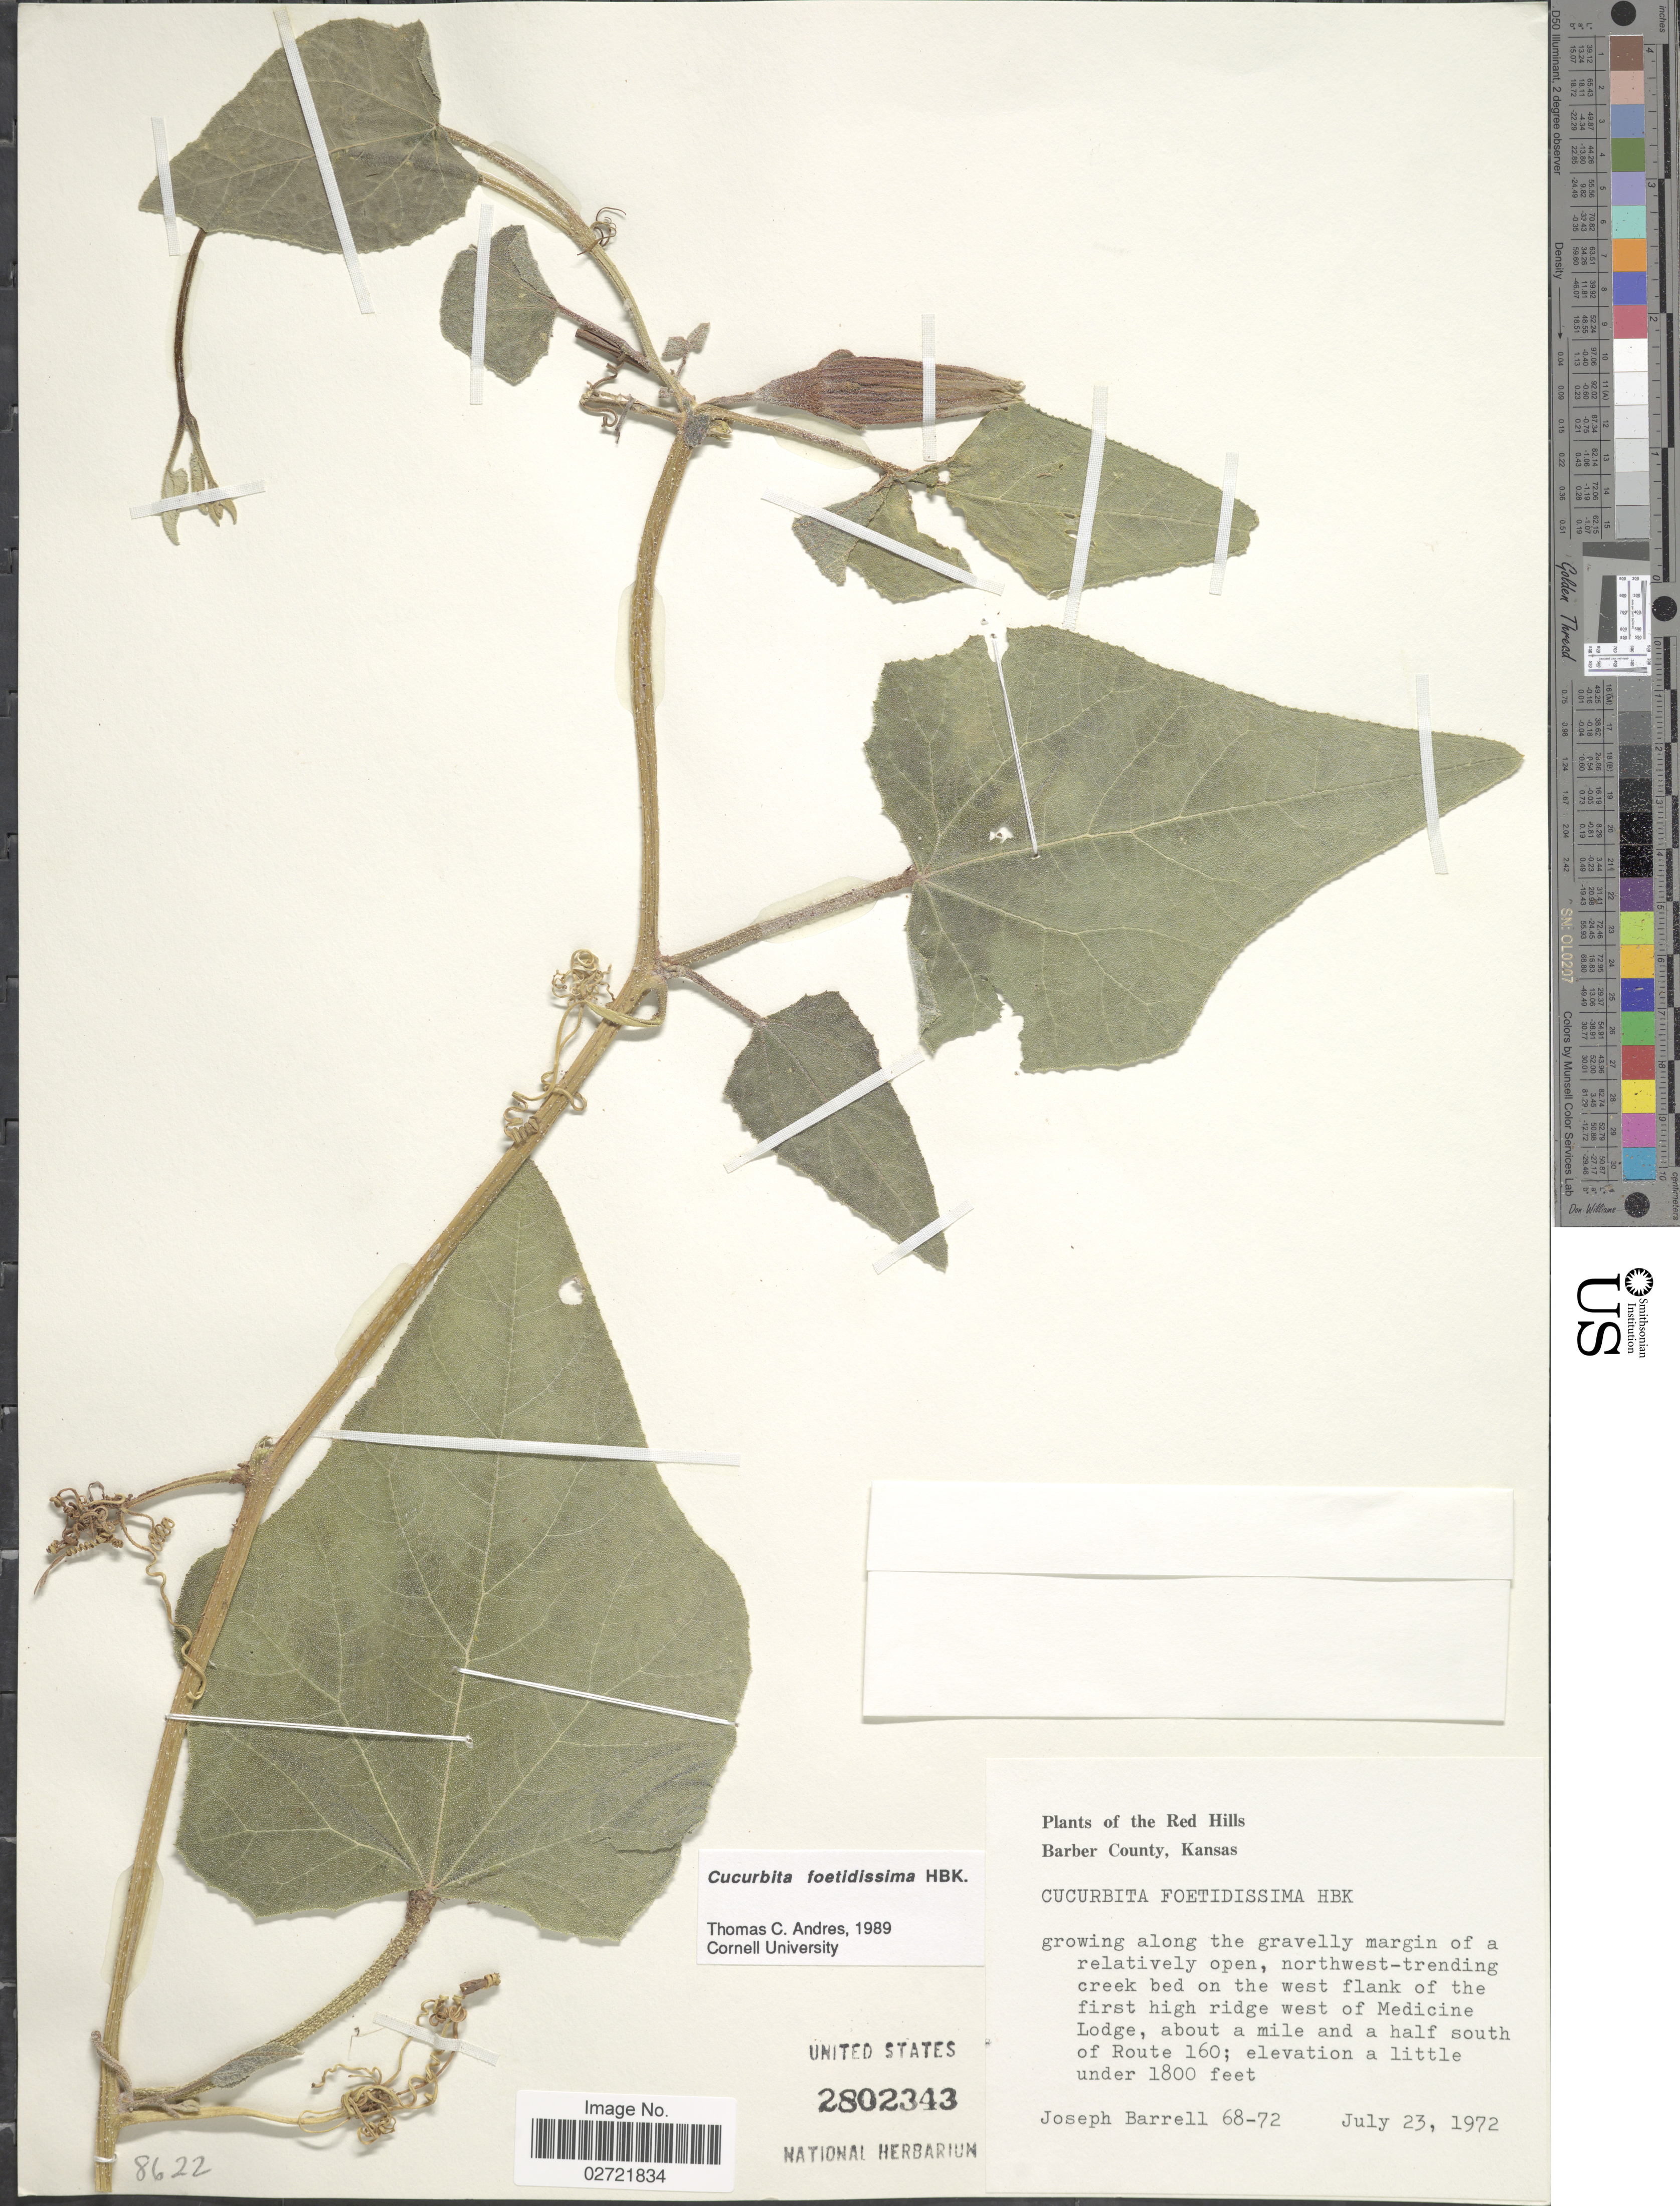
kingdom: Plantae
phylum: Tracheophyta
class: Magnoliopsida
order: Cucurbitales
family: Cucurbitaceae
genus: Cucurbita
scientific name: Cucurbita foetidissima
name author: Kunth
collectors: J. Barrell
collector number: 68-72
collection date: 1972-07-23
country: United States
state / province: Kansas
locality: The Red Hills Barber Countym growing along the gravelly margin of a relatively open, northwest-trending creek bed on the west flank of the first high ridge west of Medicine Lodge, about a mile and a half south of Route 160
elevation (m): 549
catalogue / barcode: US 2802343